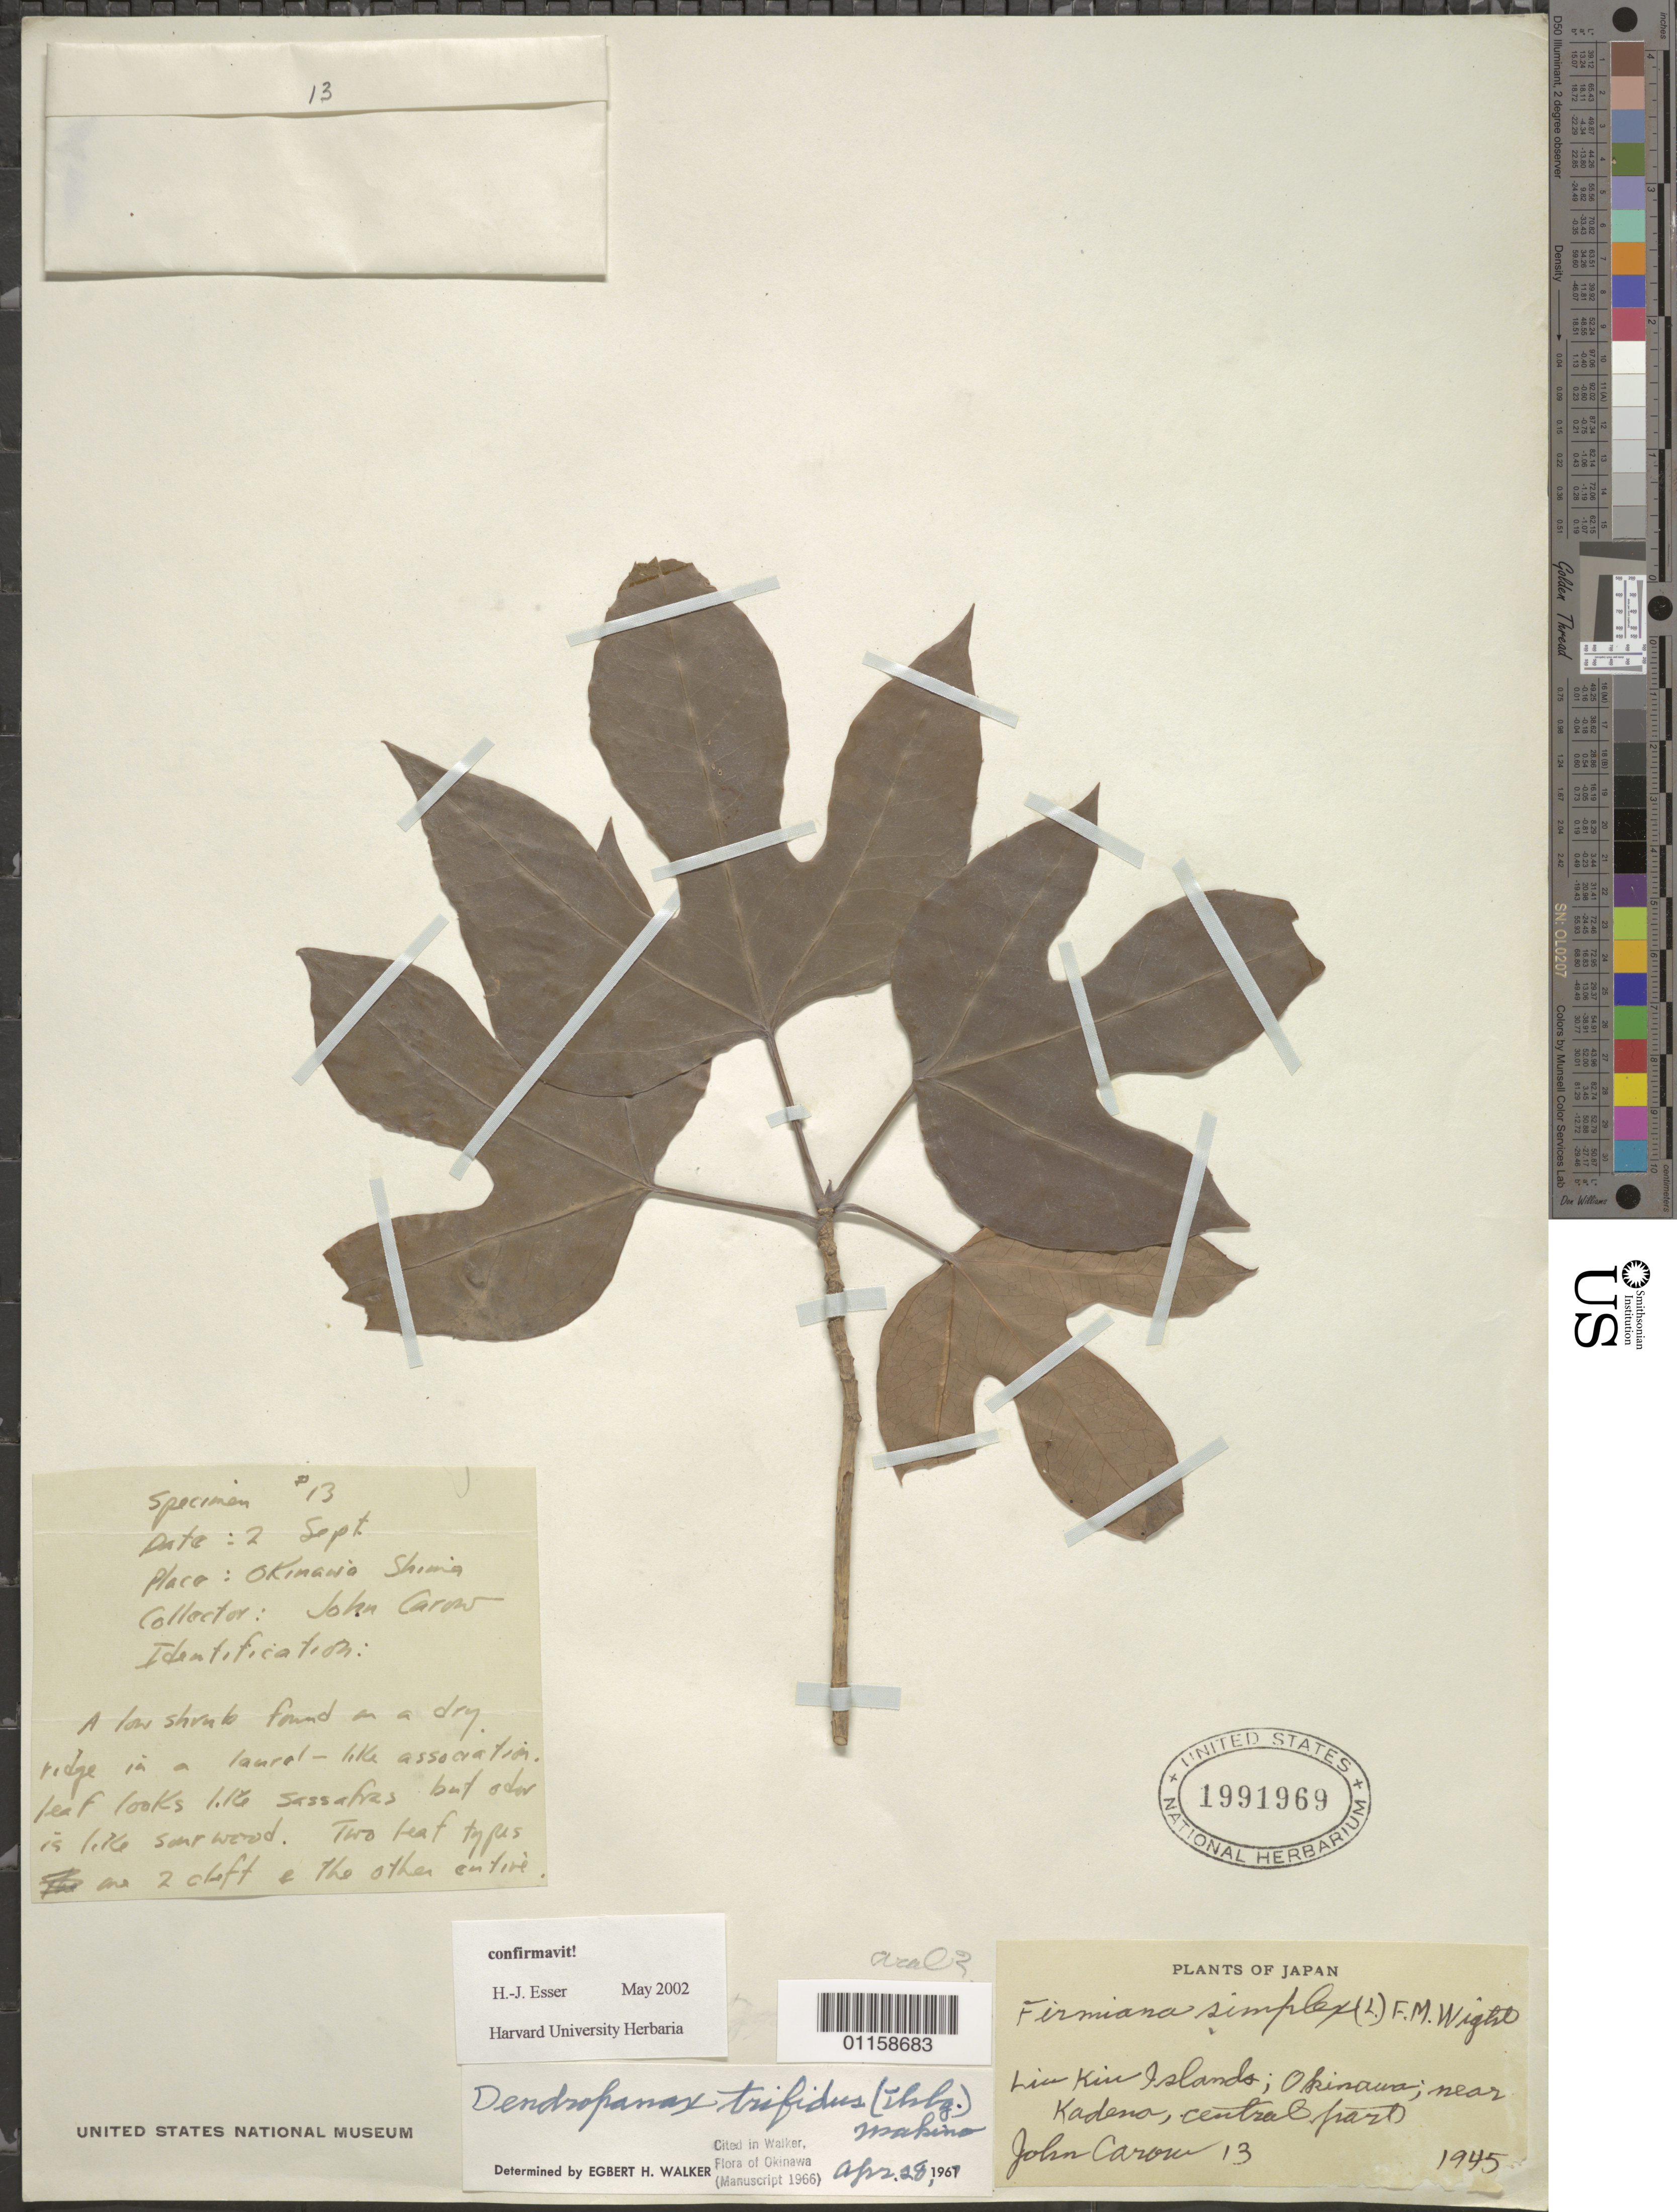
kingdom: Plantae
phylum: Tracheophyta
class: Magnoliopsida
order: Apiales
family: Araliaceae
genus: Dendropanax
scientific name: Dendropanax trifidus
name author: (Thunb.) Makino & Hara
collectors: J. Carow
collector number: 13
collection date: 1945-09-02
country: Japan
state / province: Okinawa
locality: Near Kadena.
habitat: Low shrub, in a gry redge.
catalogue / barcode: US 1991969